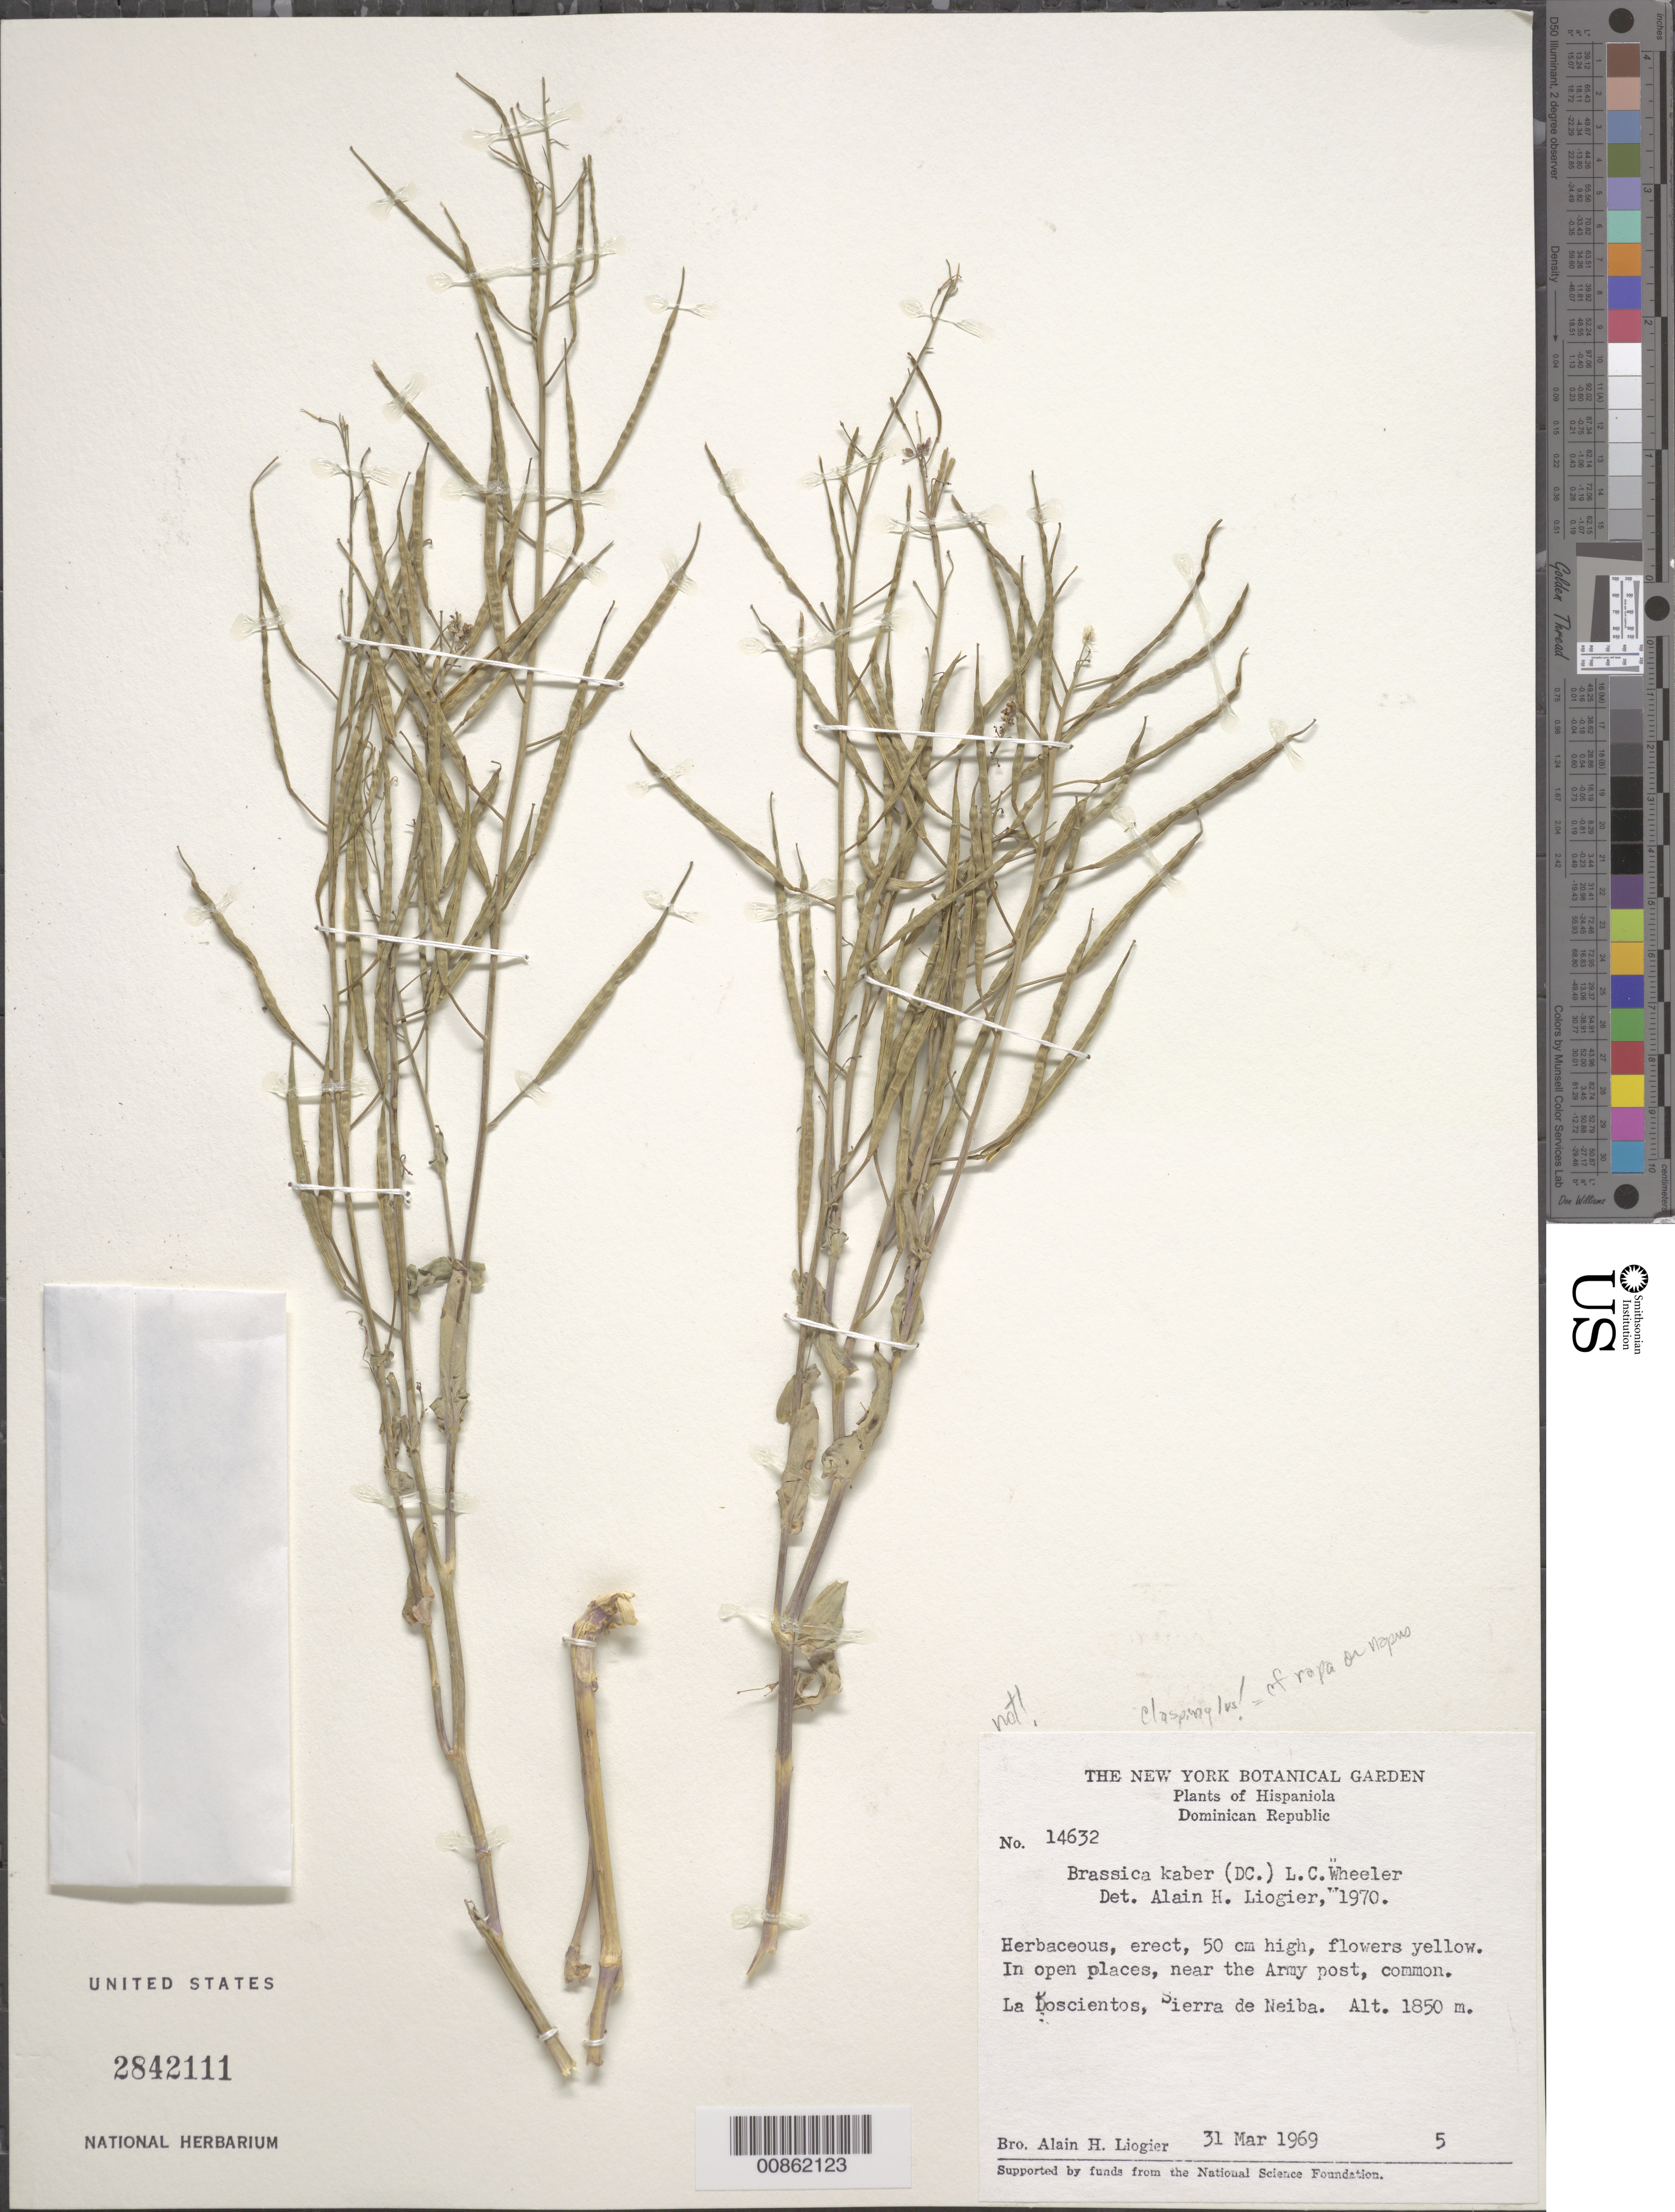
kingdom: Plantae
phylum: Tracheophyta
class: Magnoliopsida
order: Brassicales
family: Brassicaceae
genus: Brassica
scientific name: Brassica kaber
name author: (DC.) L.C. Wheeler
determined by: Liogier, Alain H.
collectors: A. H. Liogier, R. Jiménez M. & J. Jiménez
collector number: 14632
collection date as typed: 31 Mar 1969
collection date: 1969-03-31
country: Dominican Republic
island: Hispaniola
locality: La Doscientos, Sierra de Neiba. Near the Army post.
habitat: In open places.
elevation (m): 1850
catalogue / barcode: US 2842111